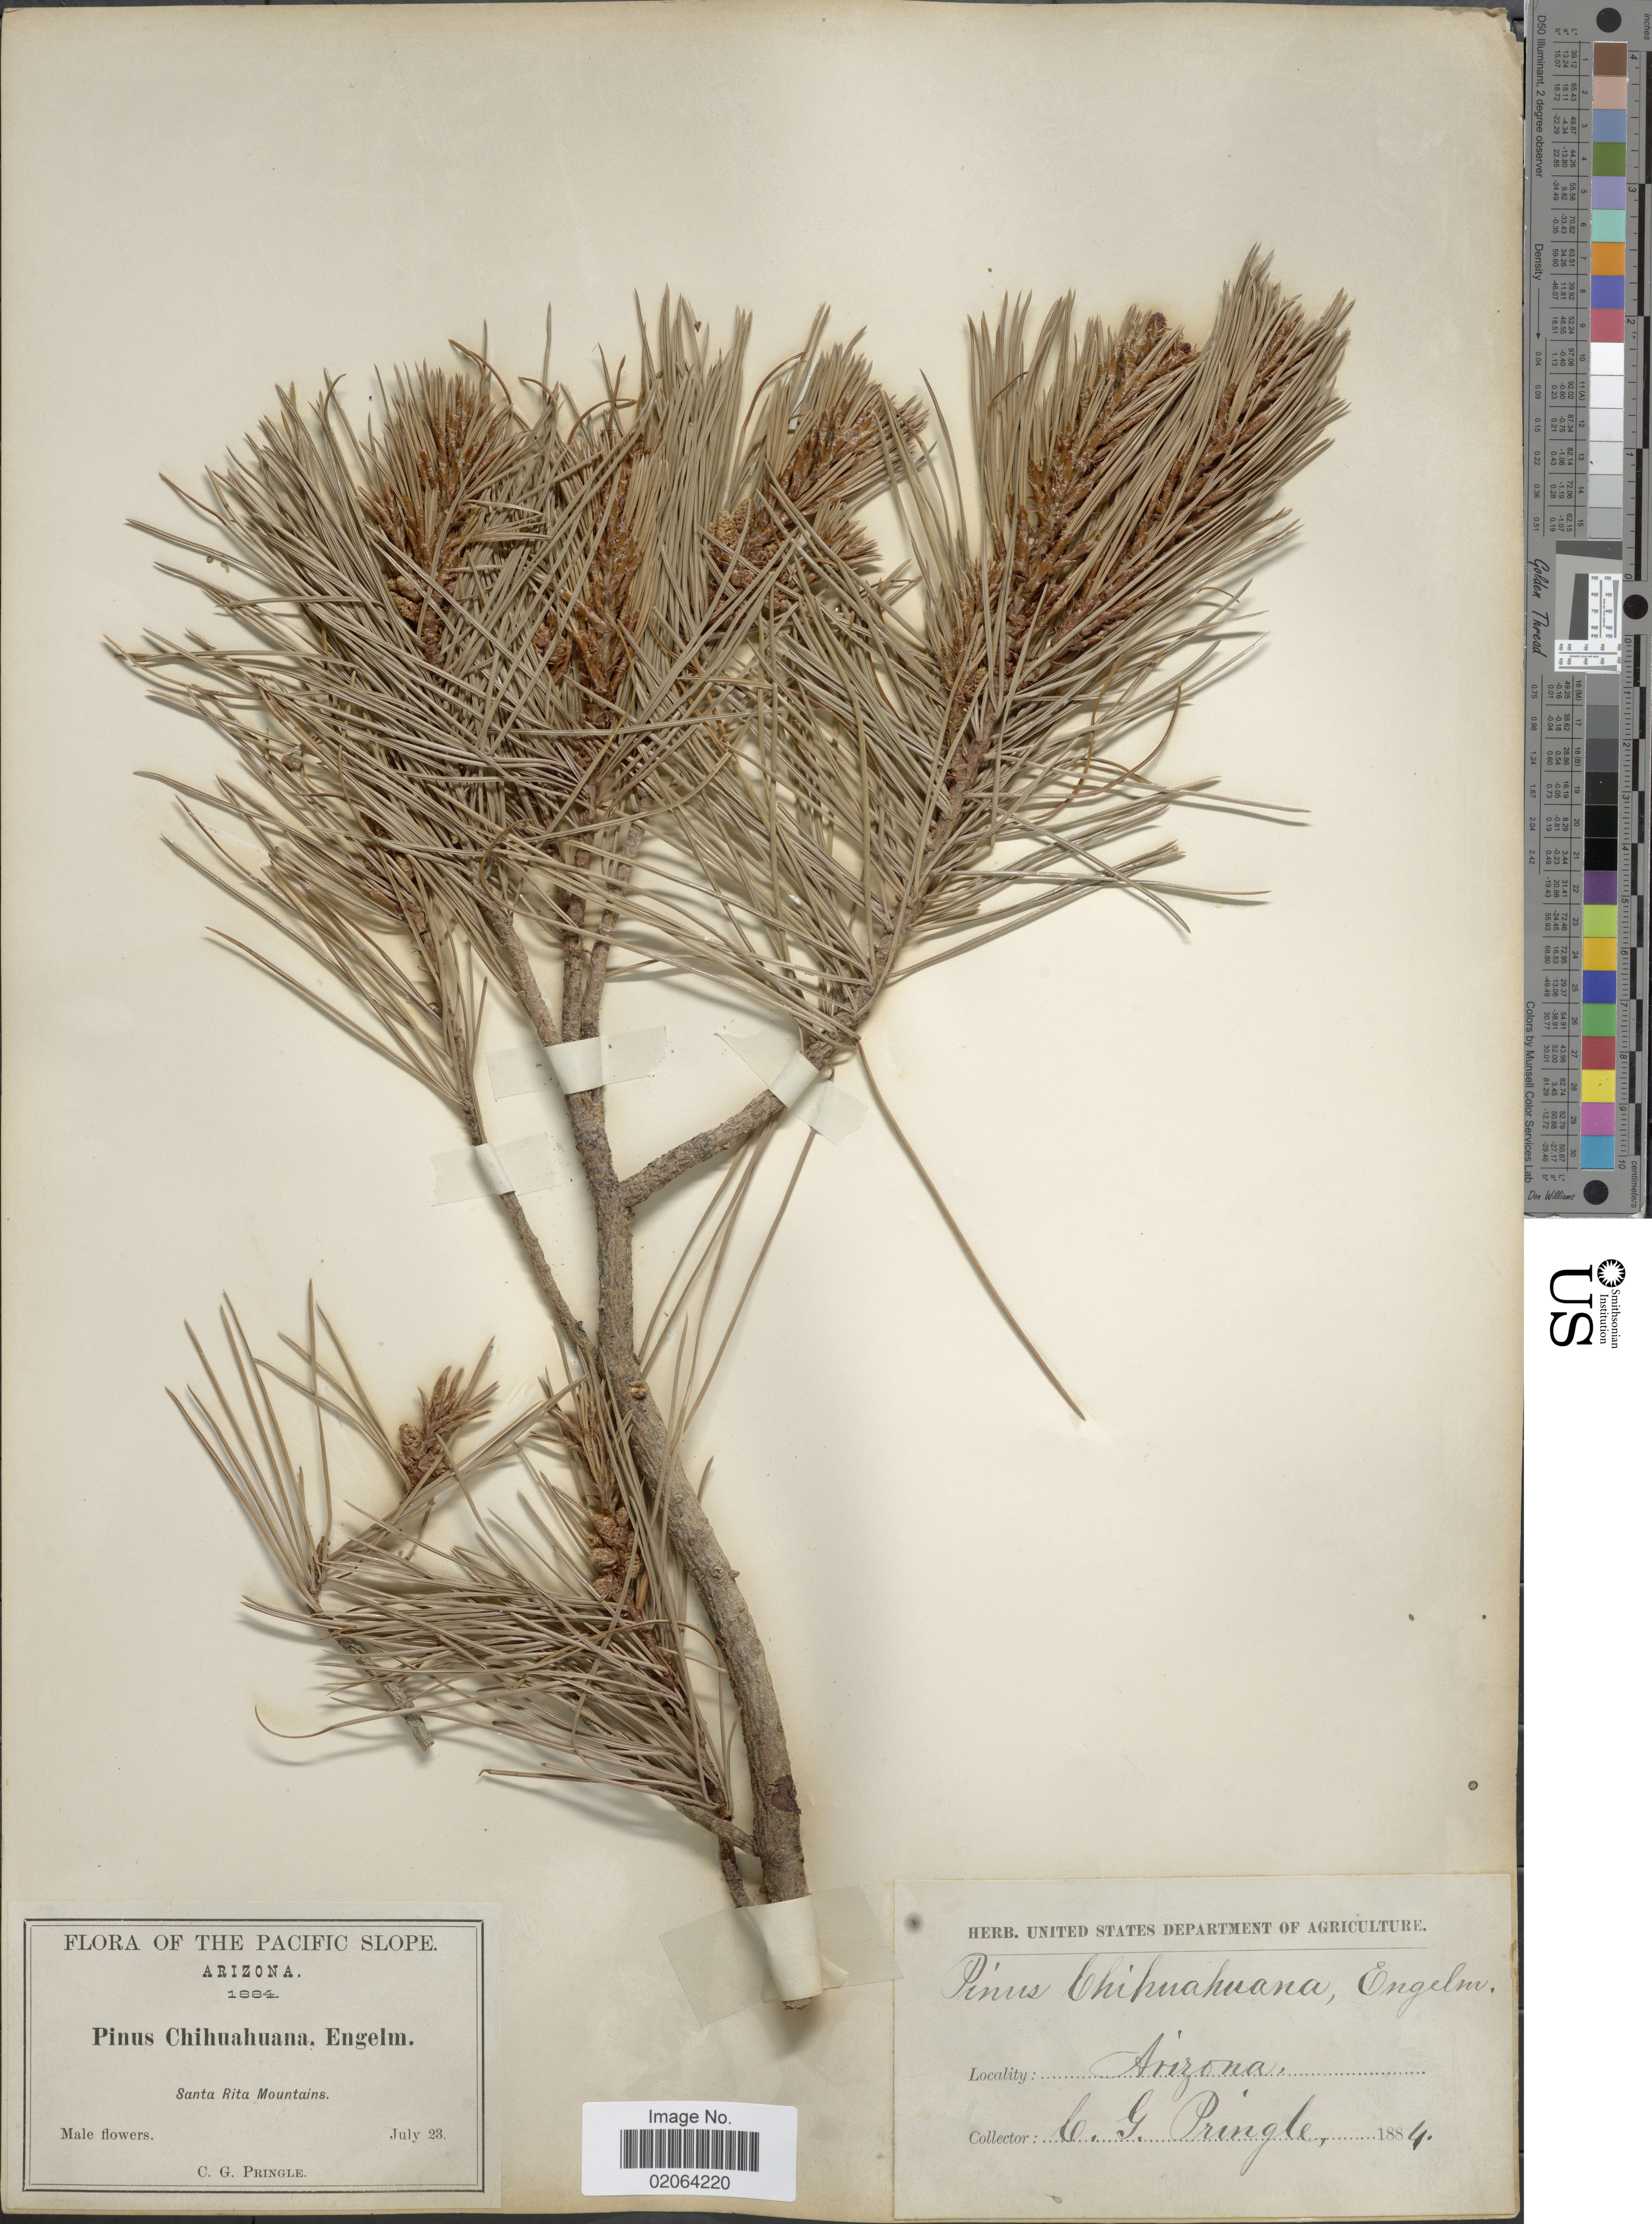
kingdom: Plantae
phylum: Tracheophyta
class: Pinopsida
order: Pinales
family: Pinaceae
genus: Pinus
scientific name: Pinus leiophylla var. chihuahuana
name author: (Engelm.) Shaw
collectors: C. G. Pringle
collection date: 1884-07-23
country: United States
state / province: Arizona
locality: Arizona, Pacific Slope. Santa Rita Mountains.